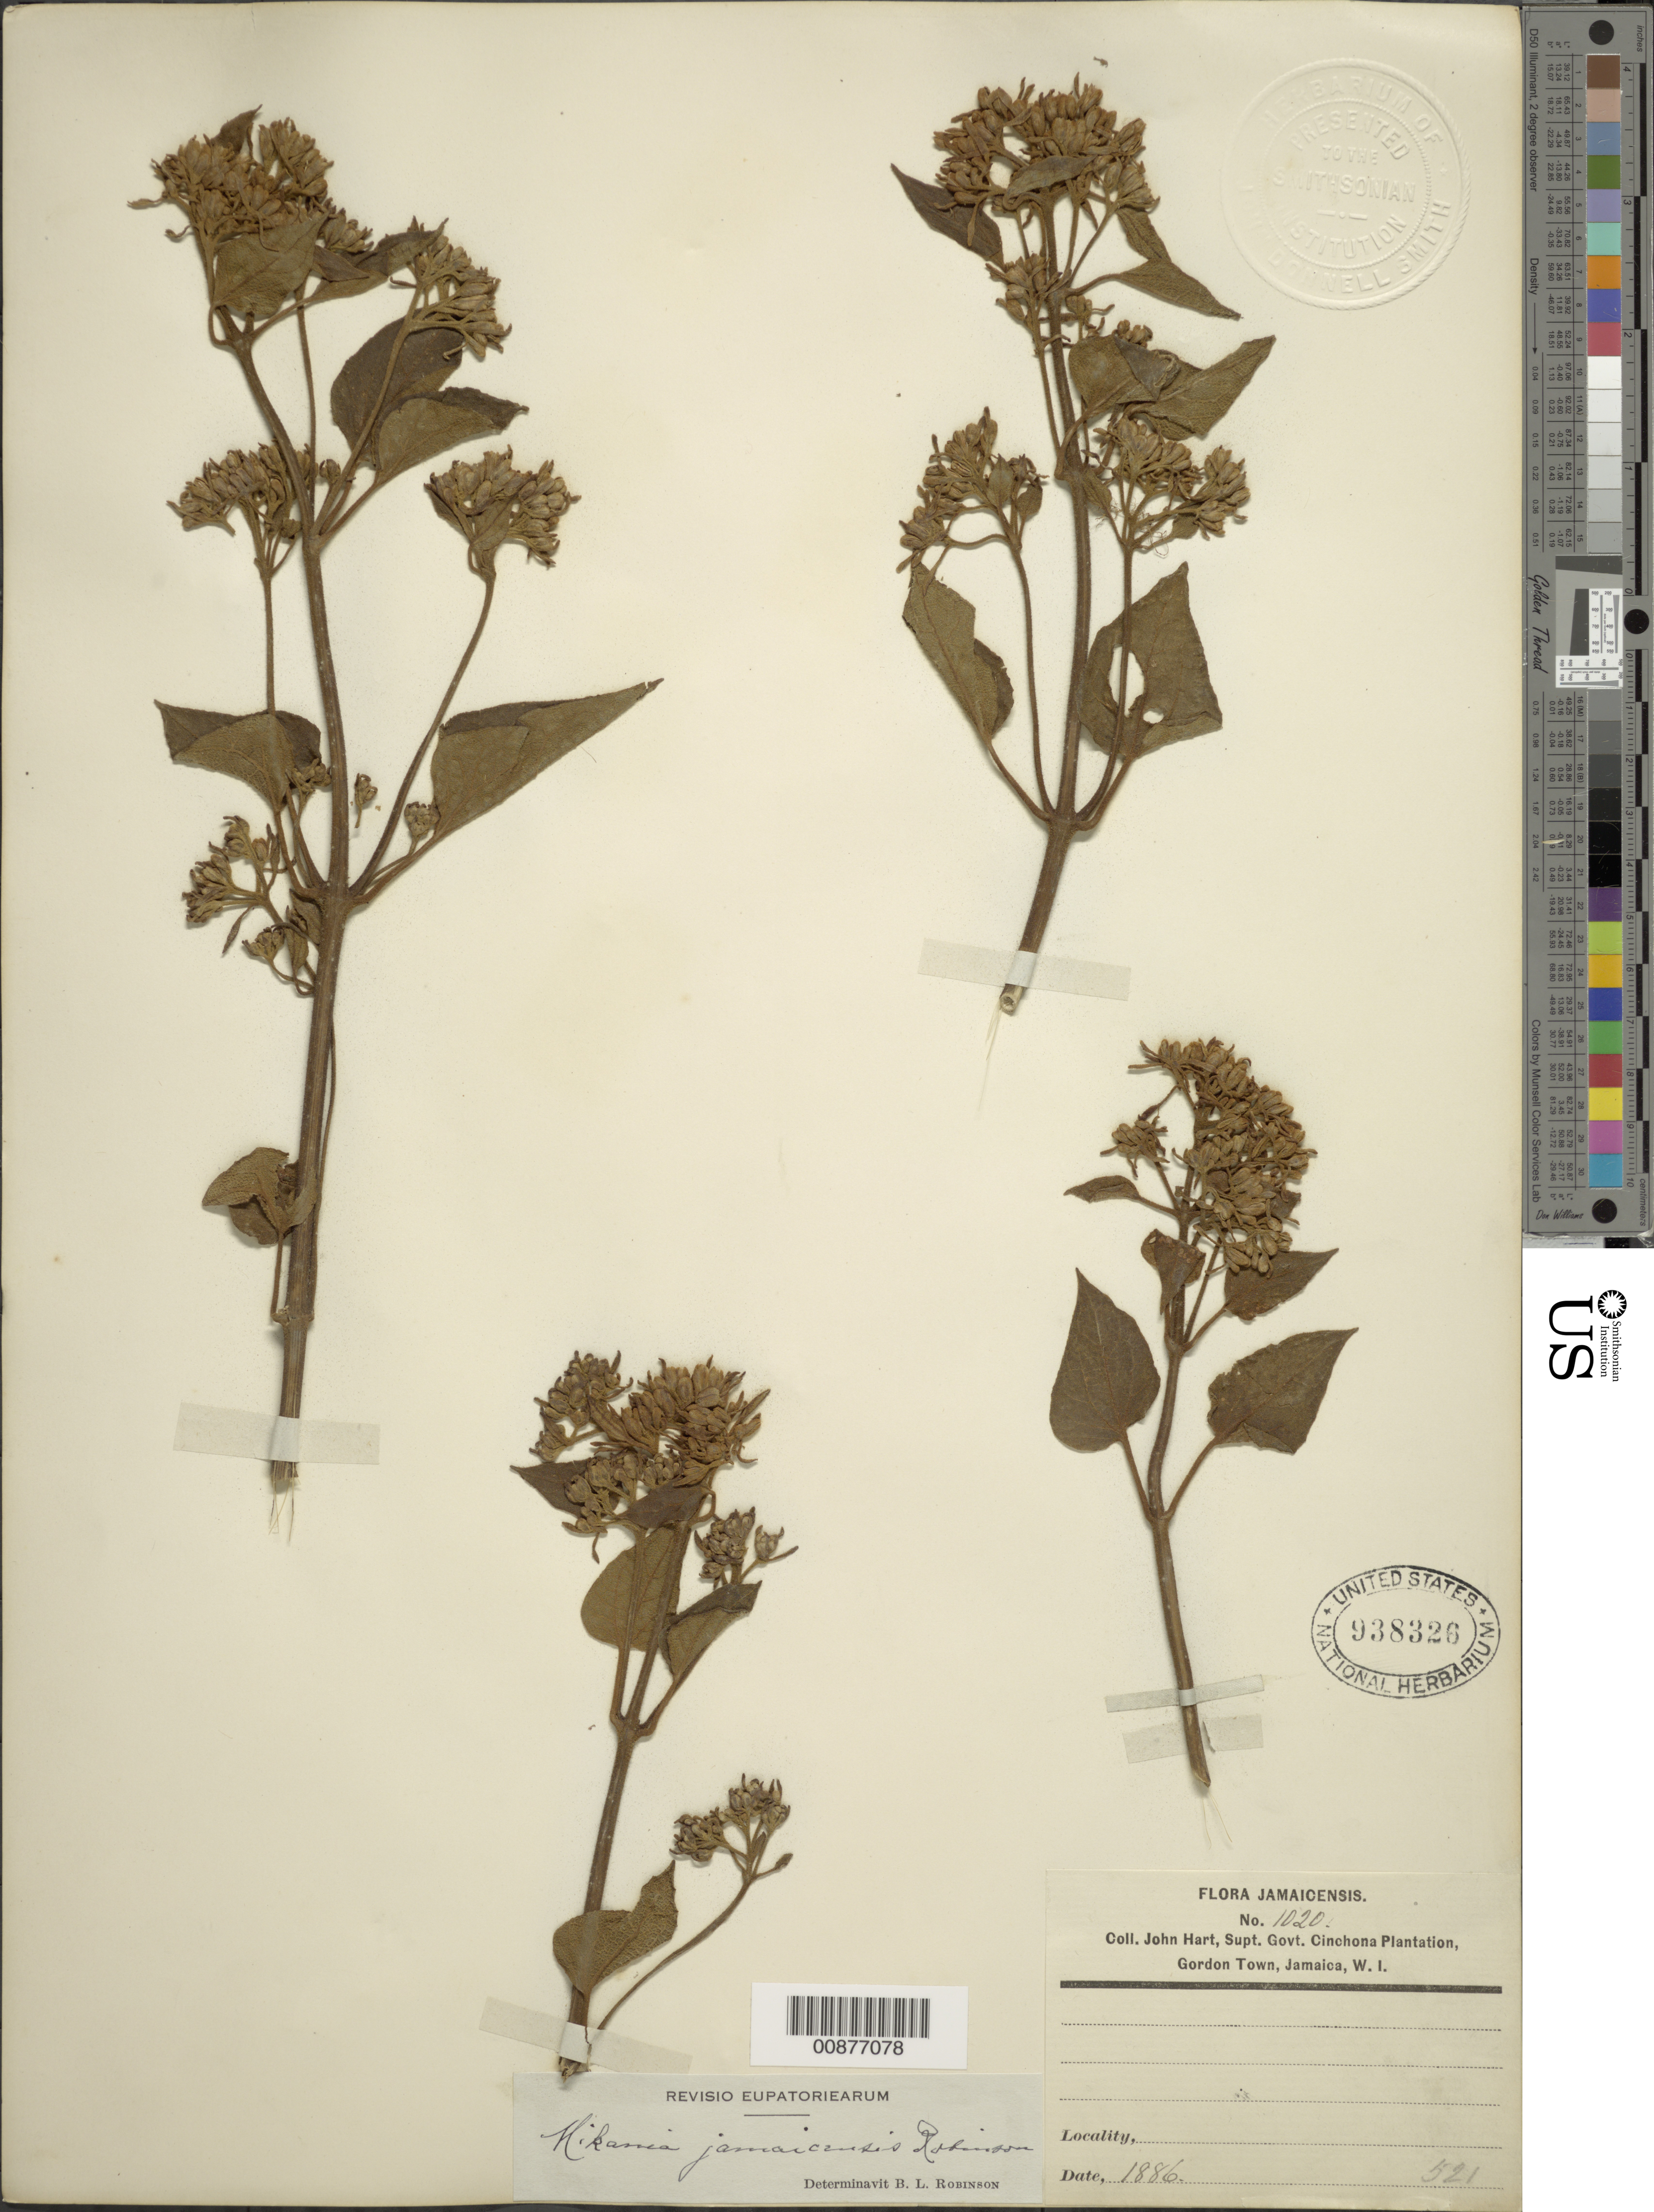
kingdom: Plantae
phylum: Tracheophyta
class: Magnoliopsida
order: Asterales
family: Asteraceae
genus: Mikania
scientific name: Mikania jamaicensis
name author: B.L. Rob.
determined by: Robinson, B. L.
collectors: J. Hart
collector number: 1020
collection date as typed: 1886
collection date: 1886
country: Jamaica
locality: Govt. Cinchona Plantation, Gordon Town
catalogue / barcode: US 938326